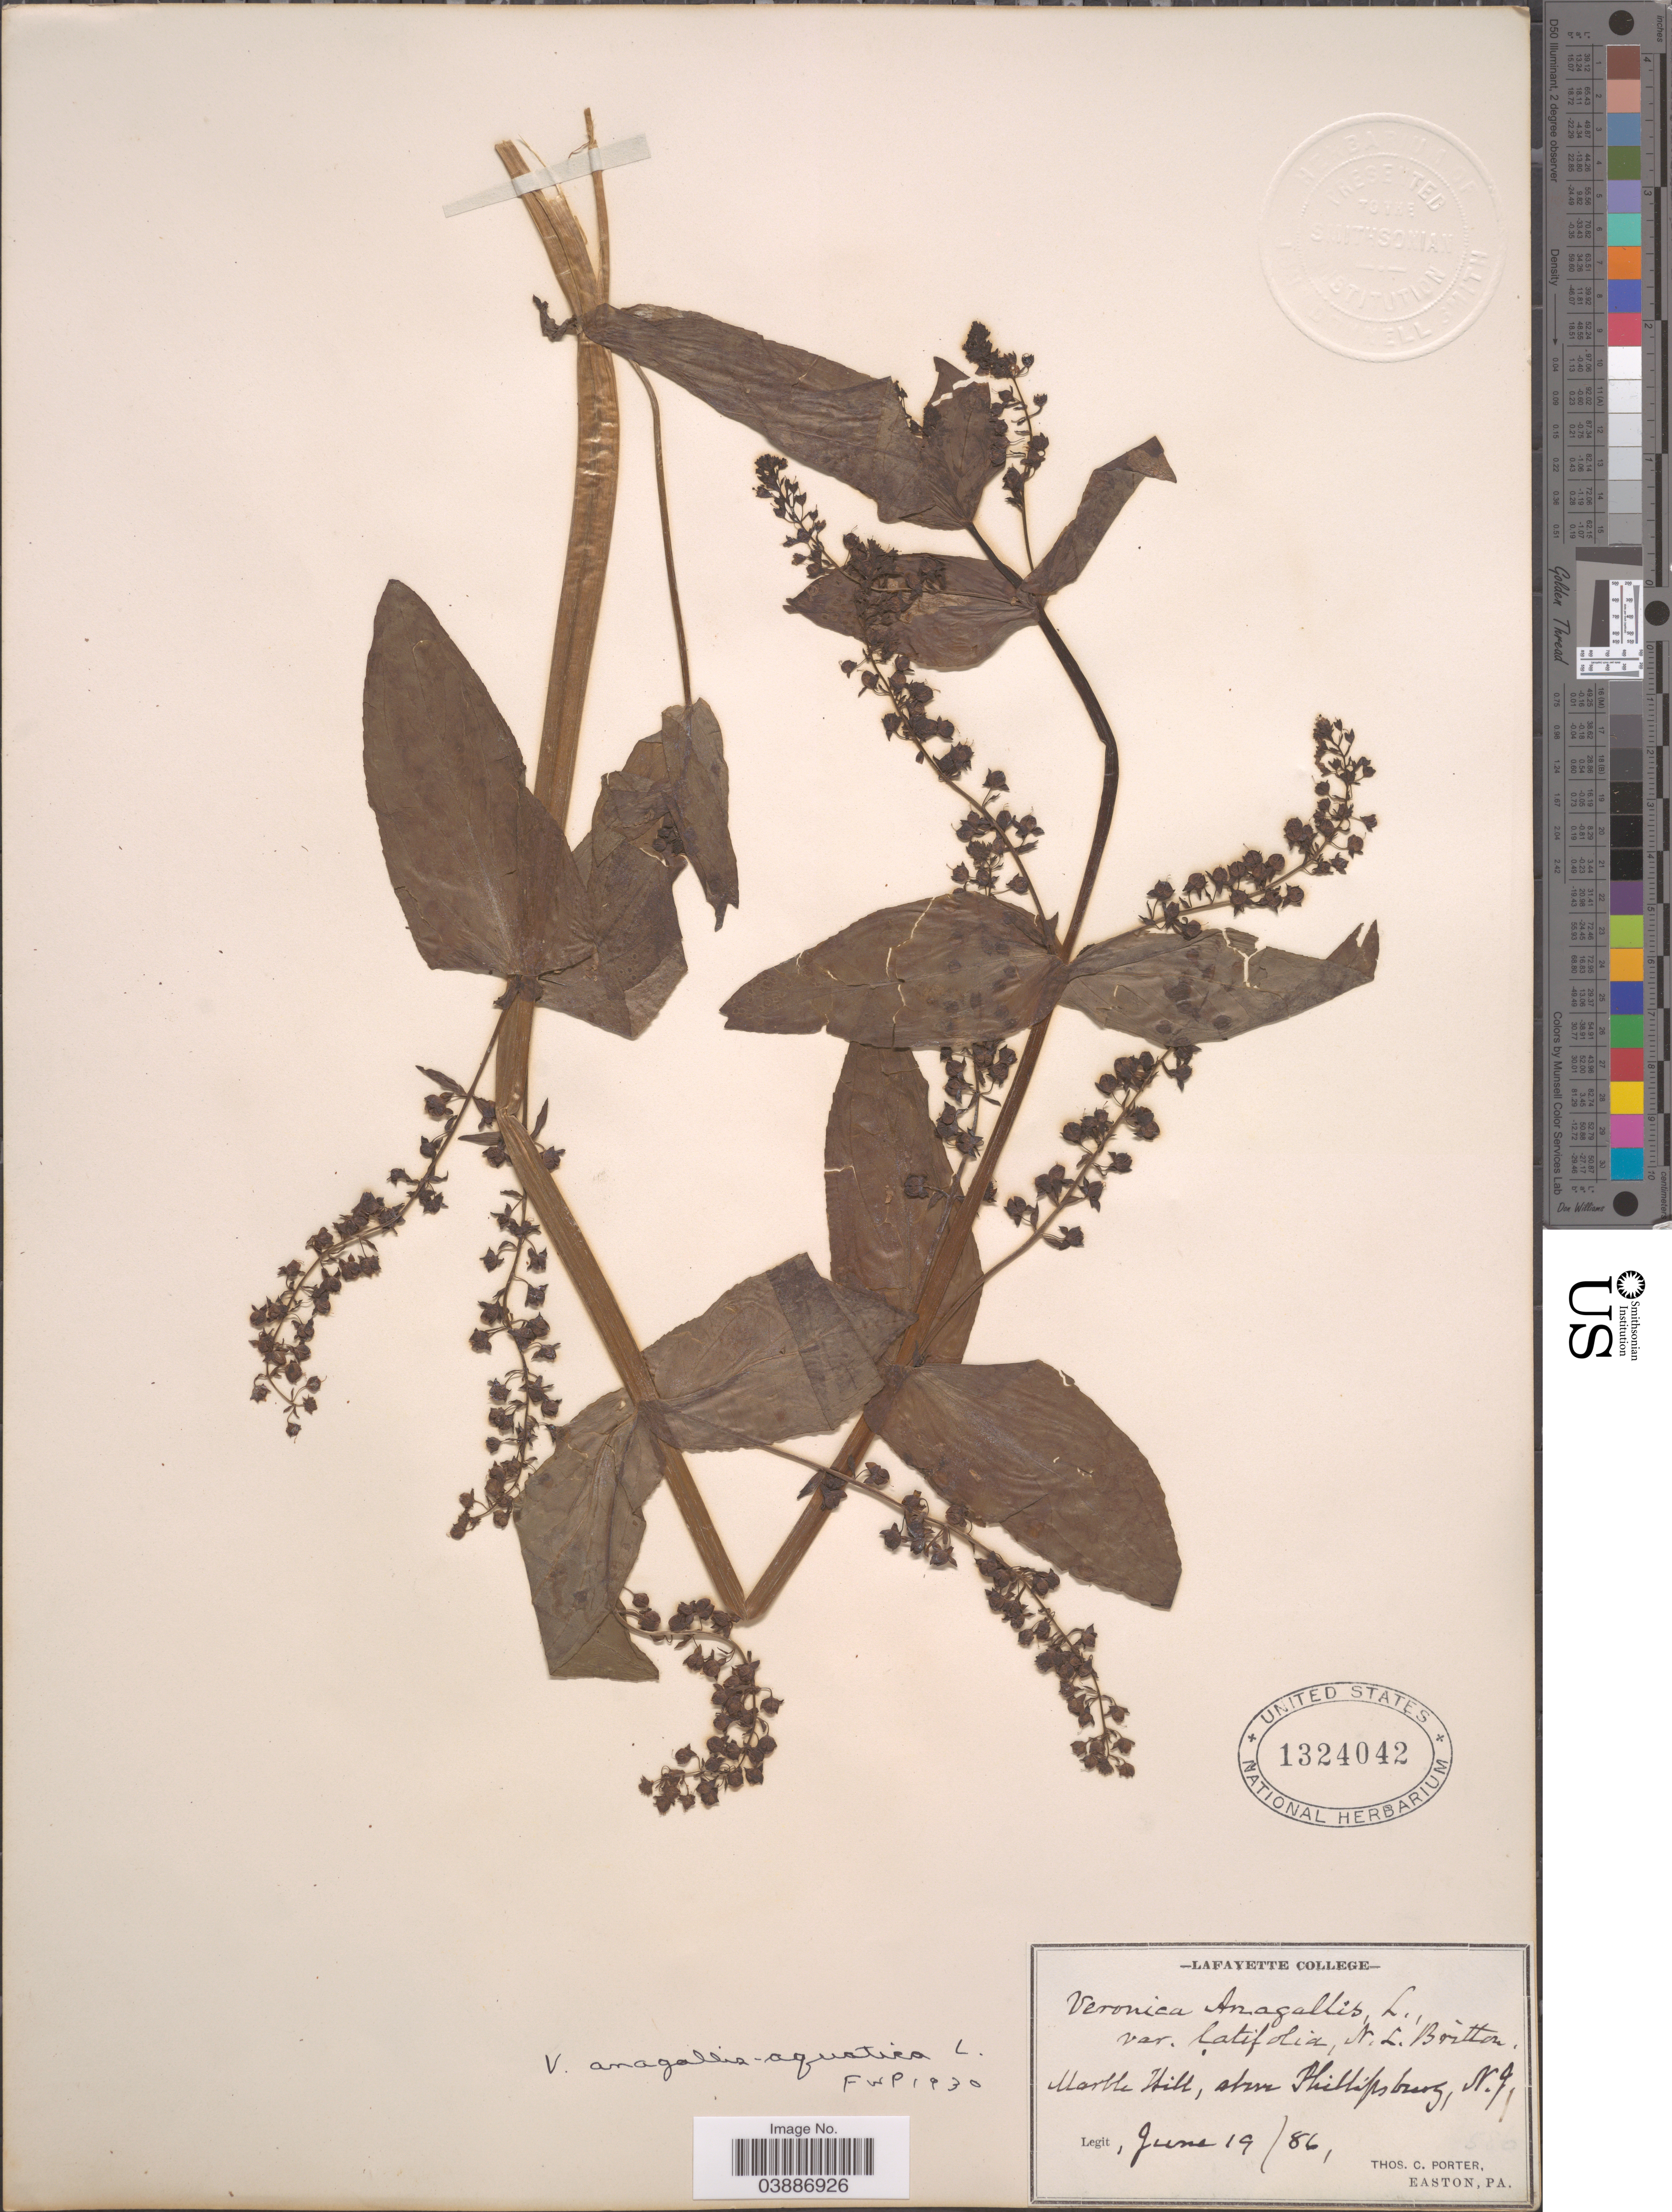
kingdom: Plantae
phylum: Tracheophyta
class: Magnoliopsida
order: Lamiales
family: Plantaginaceae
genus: Veronica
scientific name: Veronica anagallis-aquatica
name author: L.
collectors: T. Porter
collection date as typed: Transcribed d/m/y: 19/6/86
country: United States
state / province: New Jersey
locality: Marble Hill, above Phillipsburg.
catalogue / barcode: US 1324042